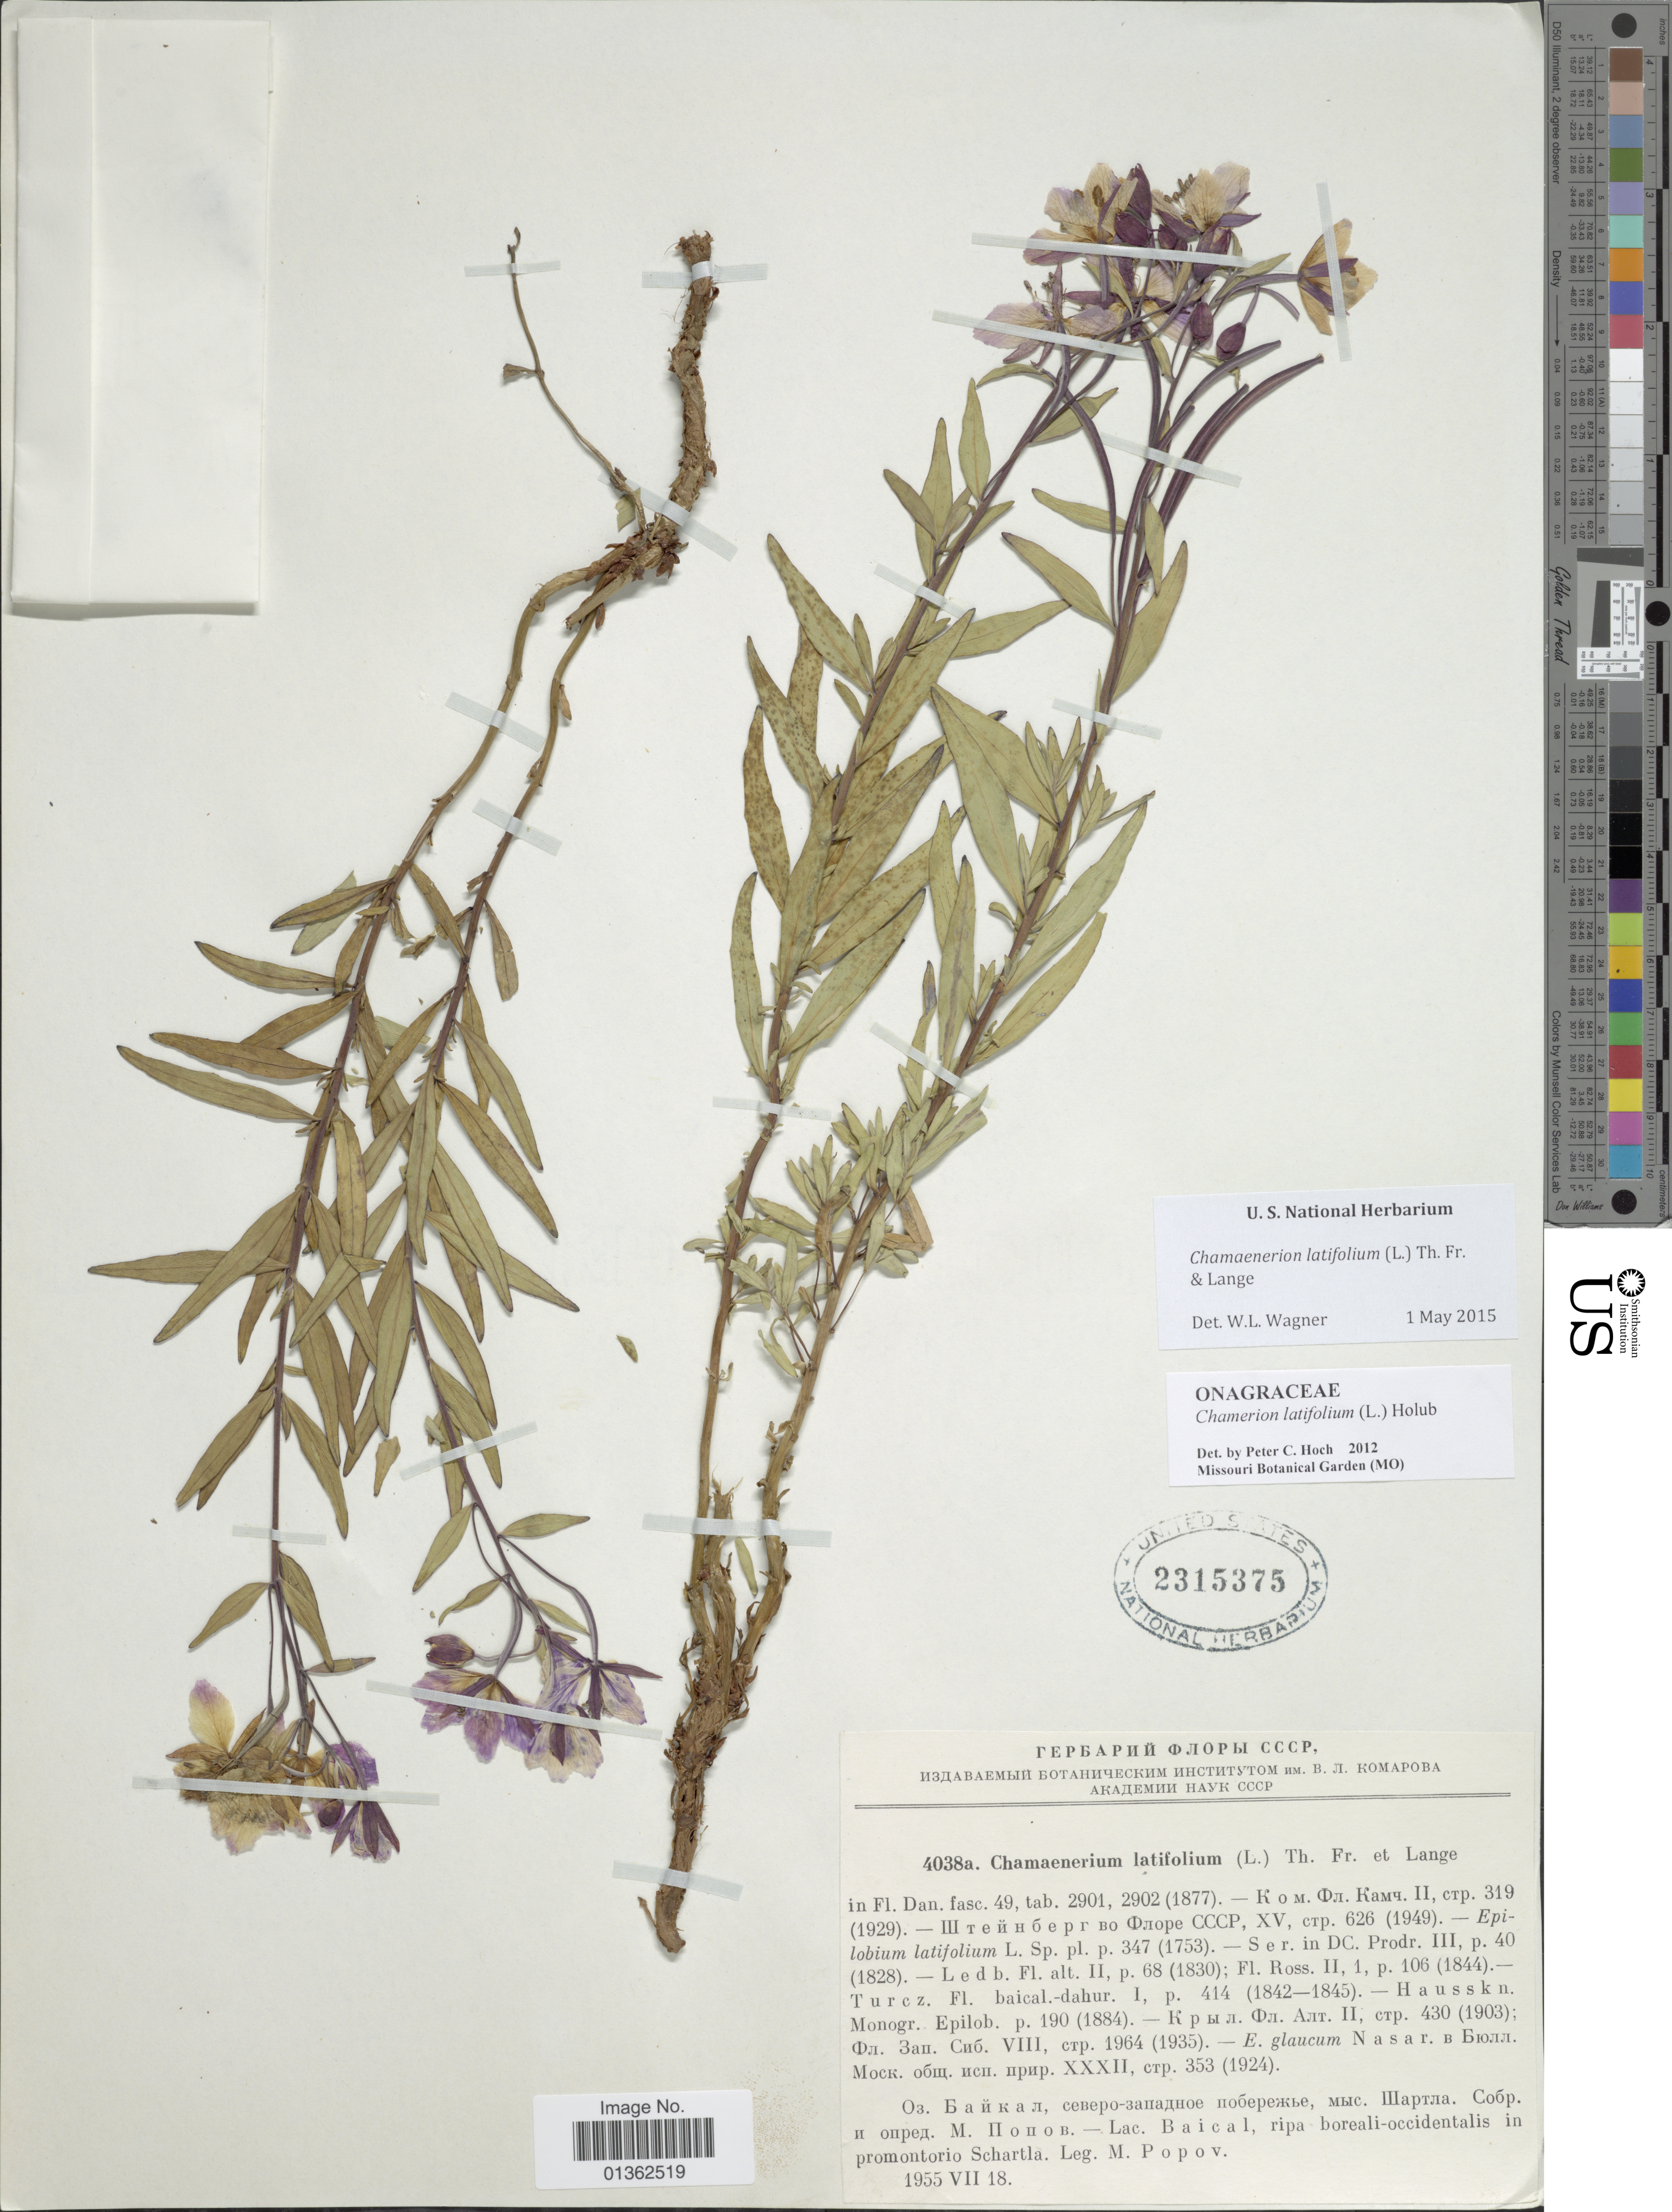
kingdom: Plantae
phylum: Tracheophyta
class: Magnoliopsida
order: Myrtales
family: Onagraceae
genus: Chamaenerion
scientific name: Chamaenerion latifolium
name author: (L.) Th. Fr. & Lange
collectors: M. Popov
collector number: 4038a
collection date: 1955-07-18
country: Russian Federation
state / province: Irkutsk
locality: Lac. Baical, ripa boreali-occidentalis in promontorio Schartla.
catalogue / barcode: US 2315375